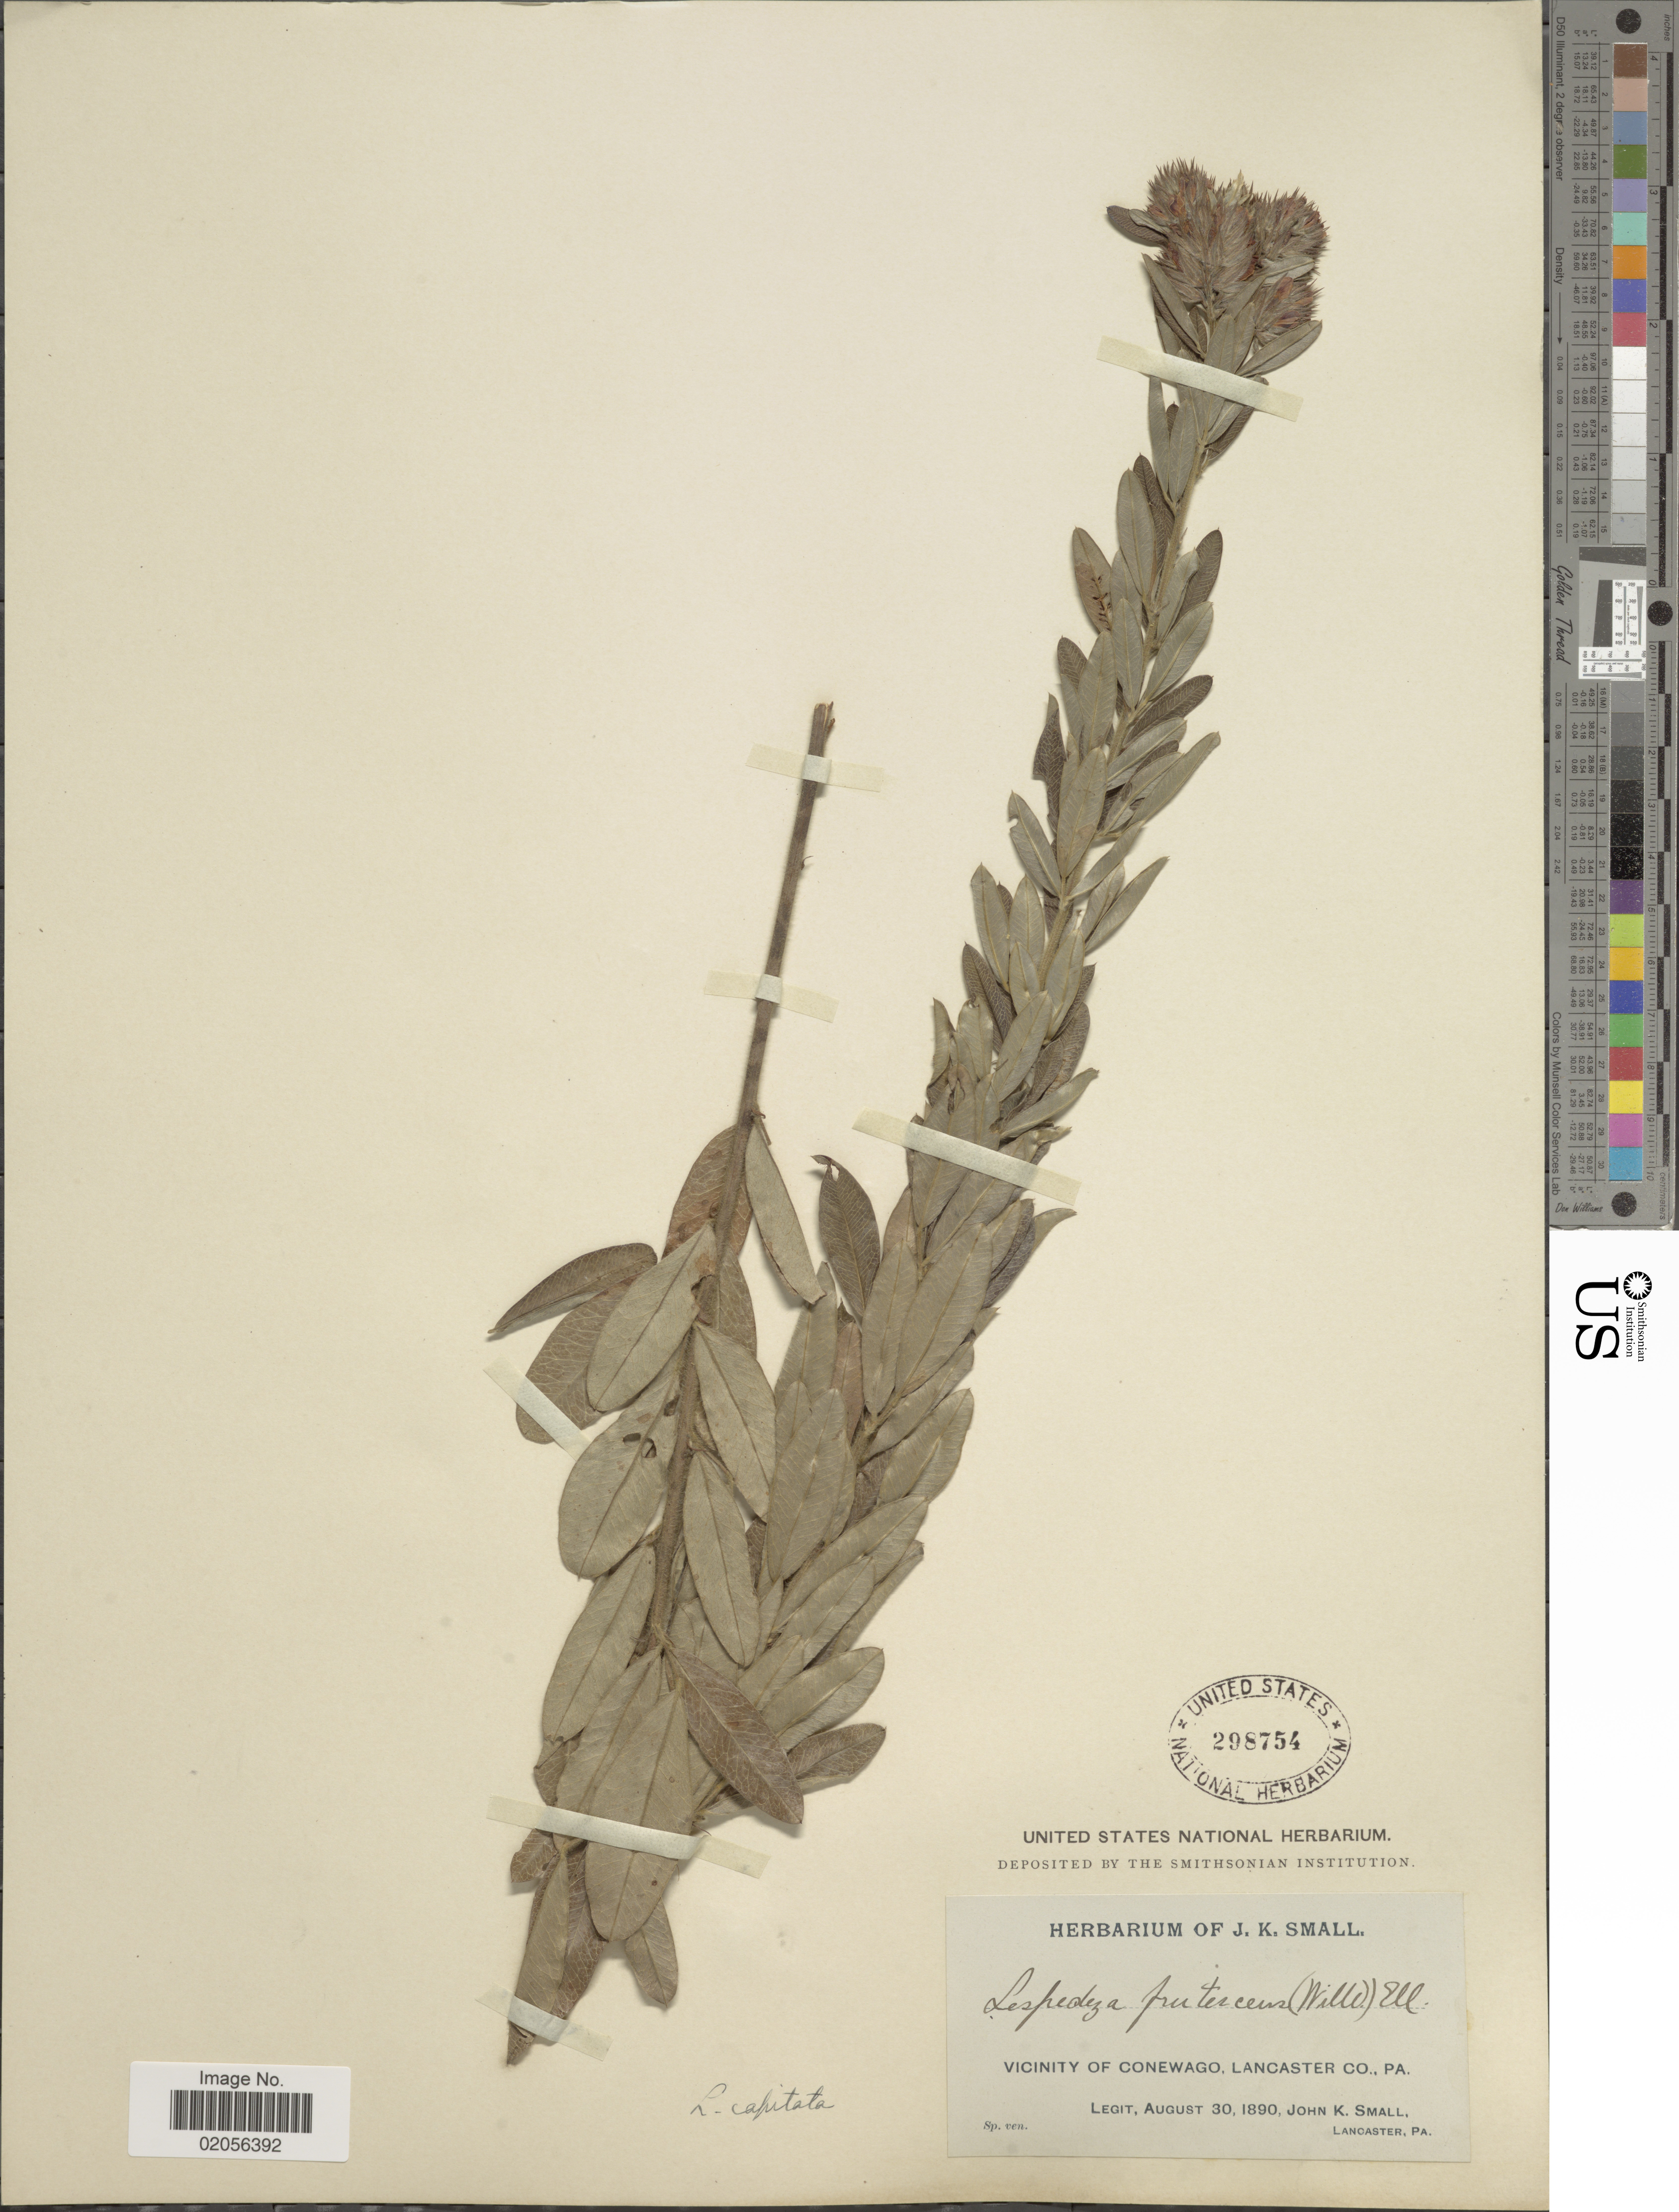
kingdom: Plantae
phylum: Tracheophyta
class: Magnoliopsida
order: Fabales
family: Fabaceae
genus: Lespedeza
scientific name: Lespedeza capitata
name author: Michx.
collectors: J. K. Small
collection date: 1890-08-30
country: United States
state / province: Pennsylvania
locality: Vicinity of Conewago, Lacaster Co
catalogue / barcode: US 298754